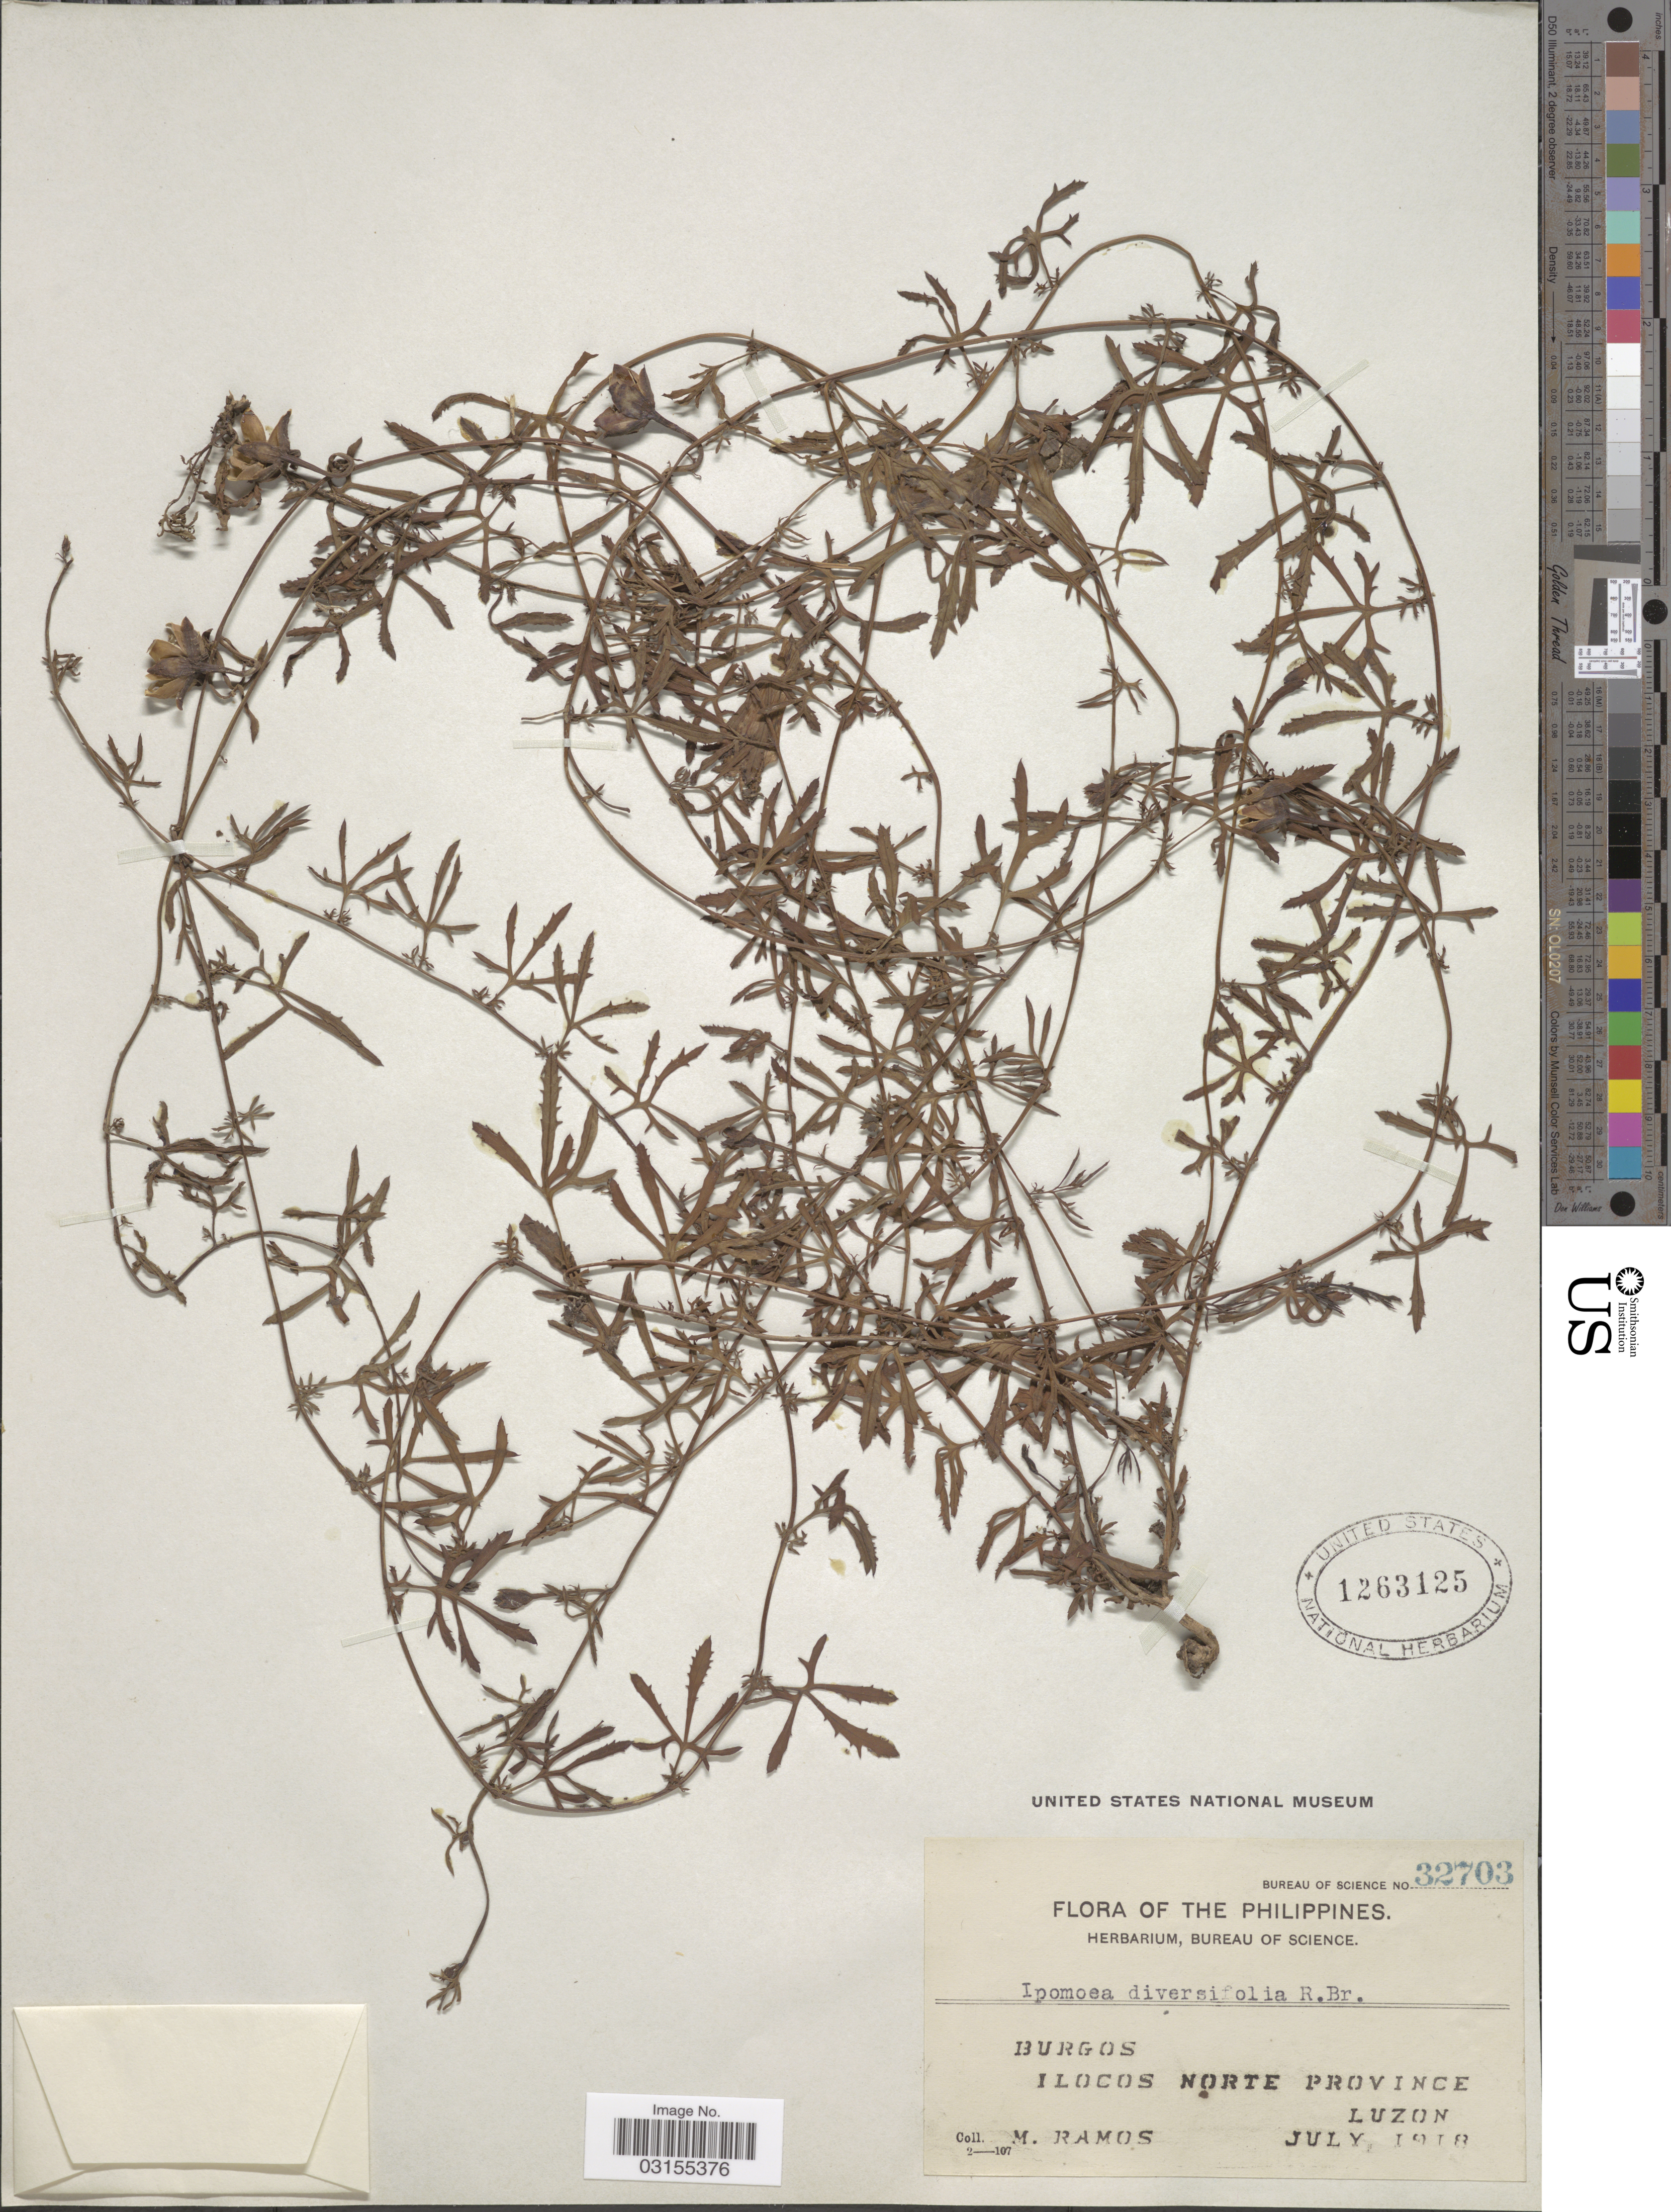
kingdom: Plantae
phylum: Tracheophyta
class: Magnoliopsida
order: Solanales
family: Convolvulaceae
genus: Ipomoea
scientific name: Ipomoea diversifolia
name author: Lindl.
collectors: M. Ramos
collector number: Bureau of Science 32703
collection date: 1918-07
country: Philippines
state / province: Ilocos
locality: Burgos, Ilocos Norte Province, Luzon.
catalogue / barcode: US 1263125